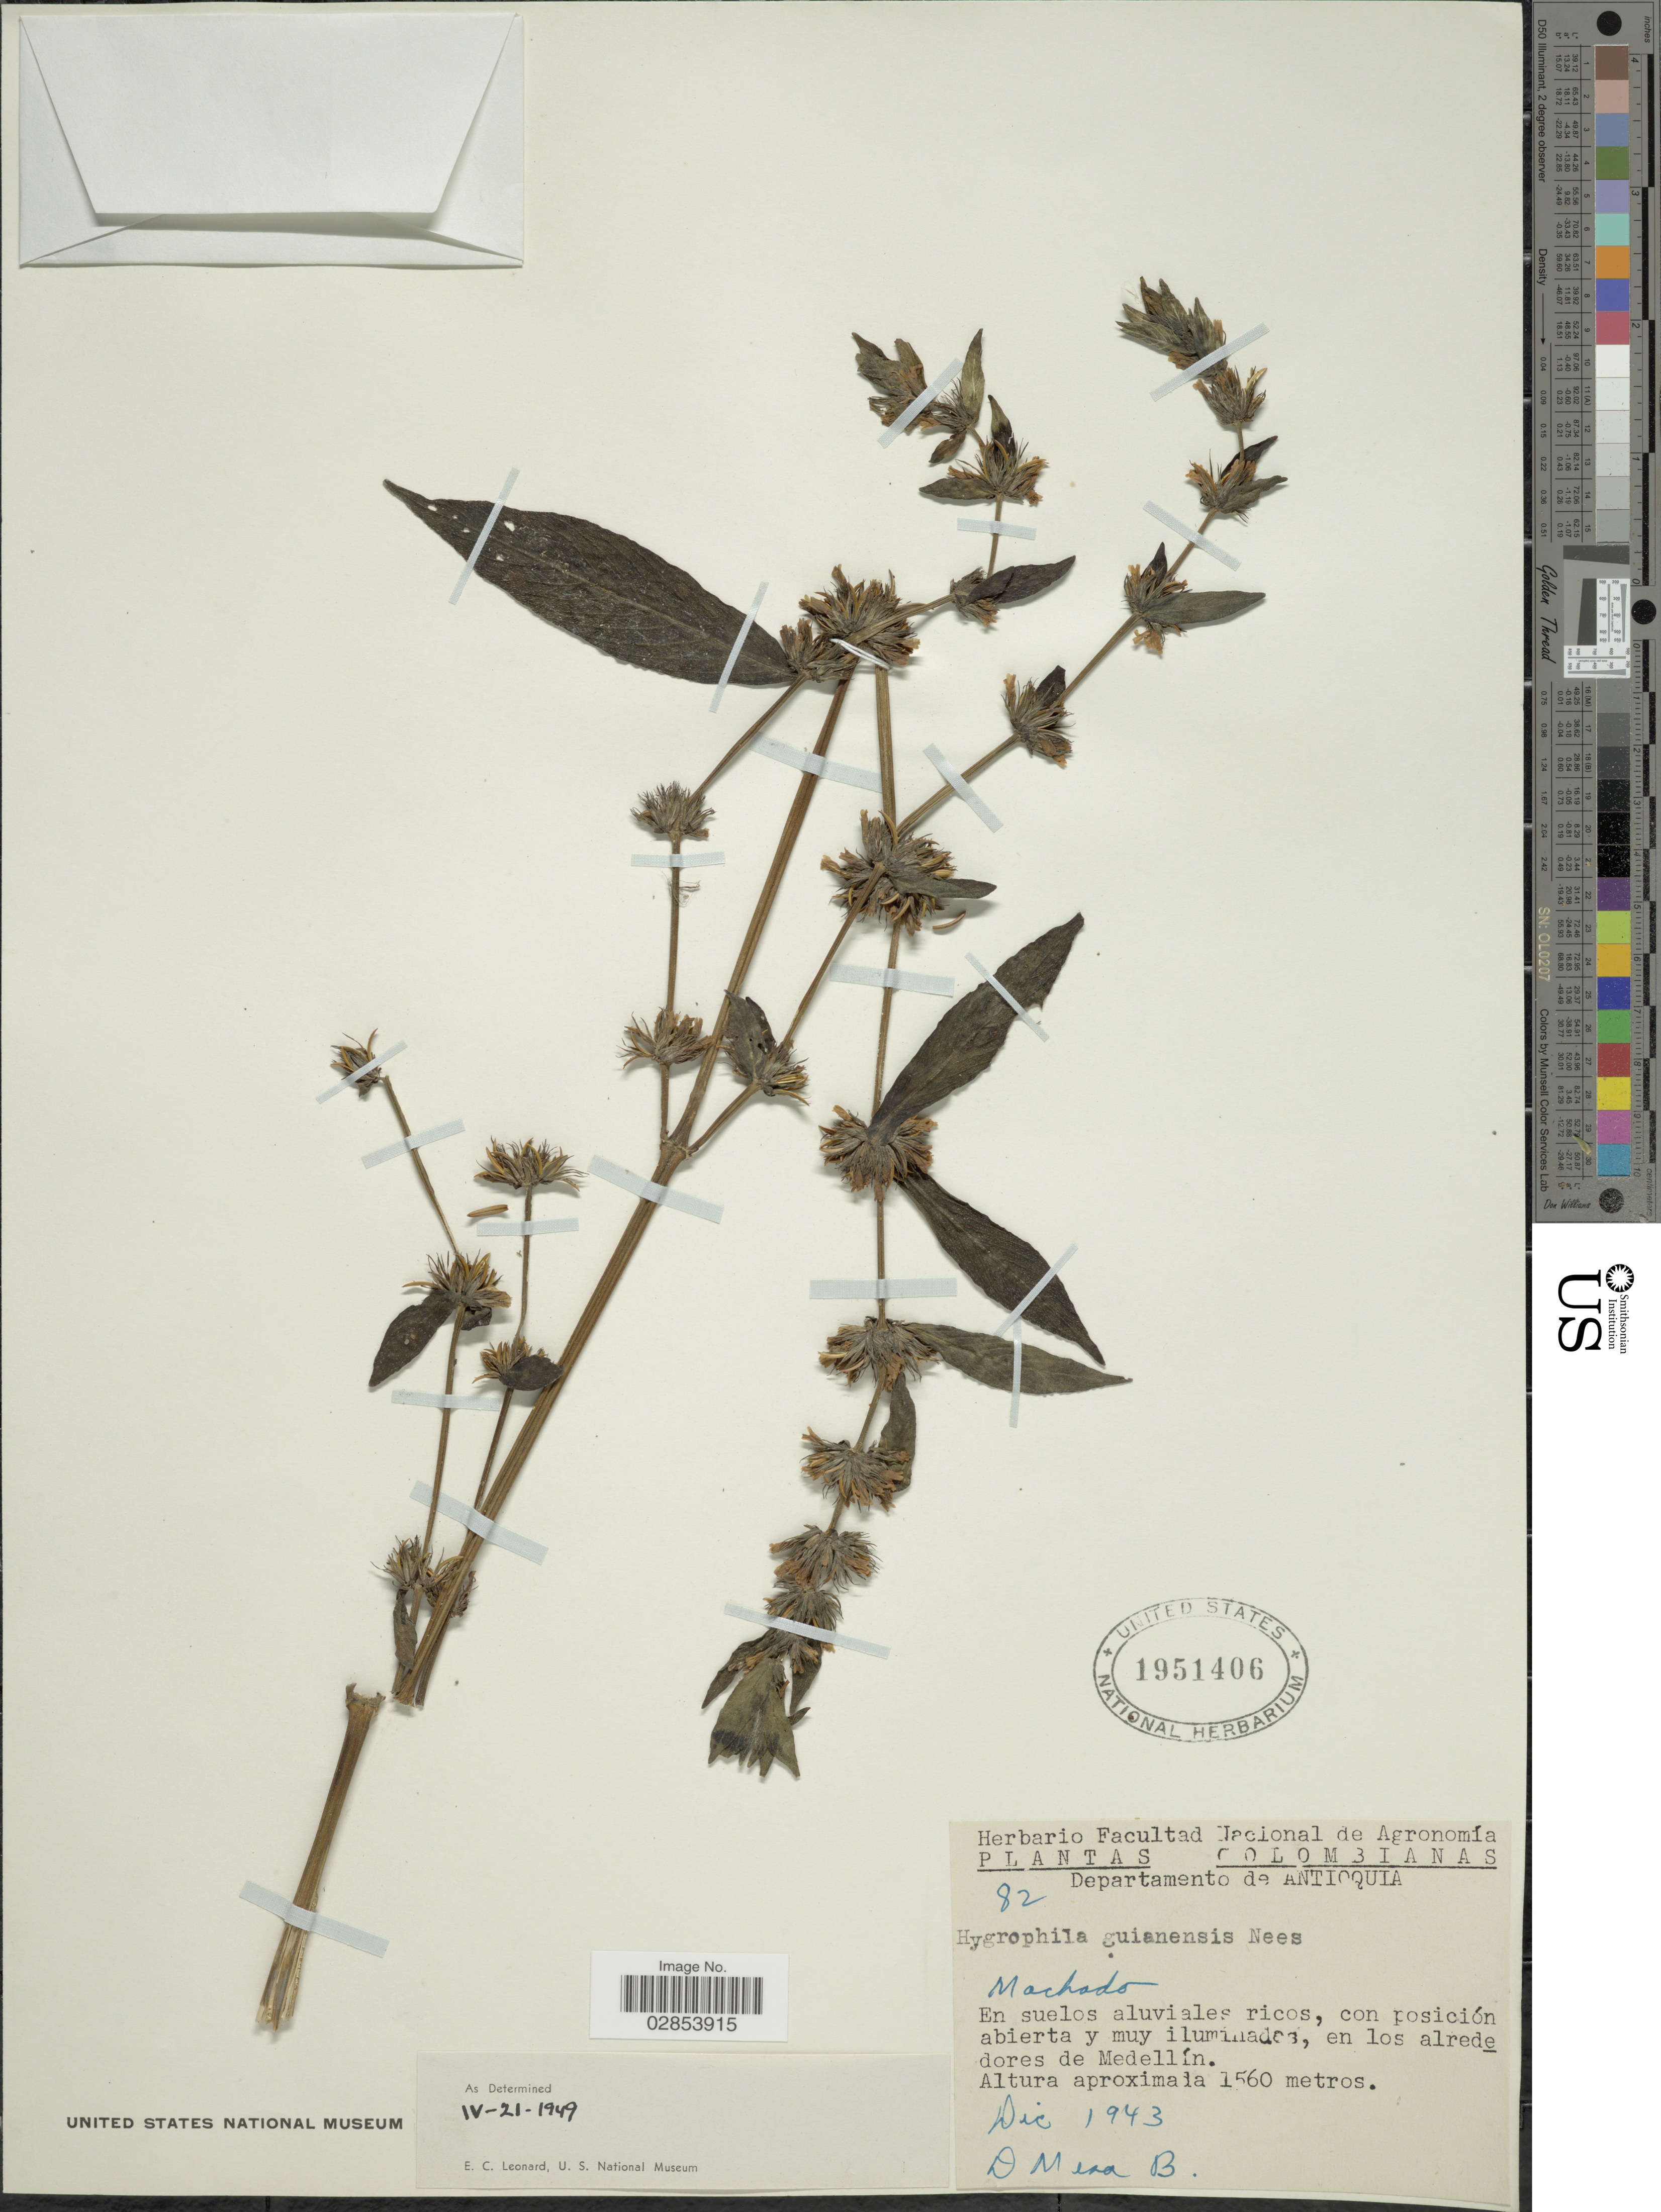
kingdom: Plantae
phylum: Tracheophyta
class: Magnoliopsida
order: Lamiales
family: Acanthaceae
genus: Hygrophila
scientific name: Hygrophila costata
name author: Nees & T. Nees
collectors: D. Mesa Bernal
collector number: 82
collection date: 1943-12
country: Colombia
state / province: Antioquia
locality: Departamento de Antioquia, Machado, En suelos aluviales ricos, con posición abierta y muy iluminades, en los alrededores de Medellín.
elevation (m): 1560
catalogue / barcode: US 1951406